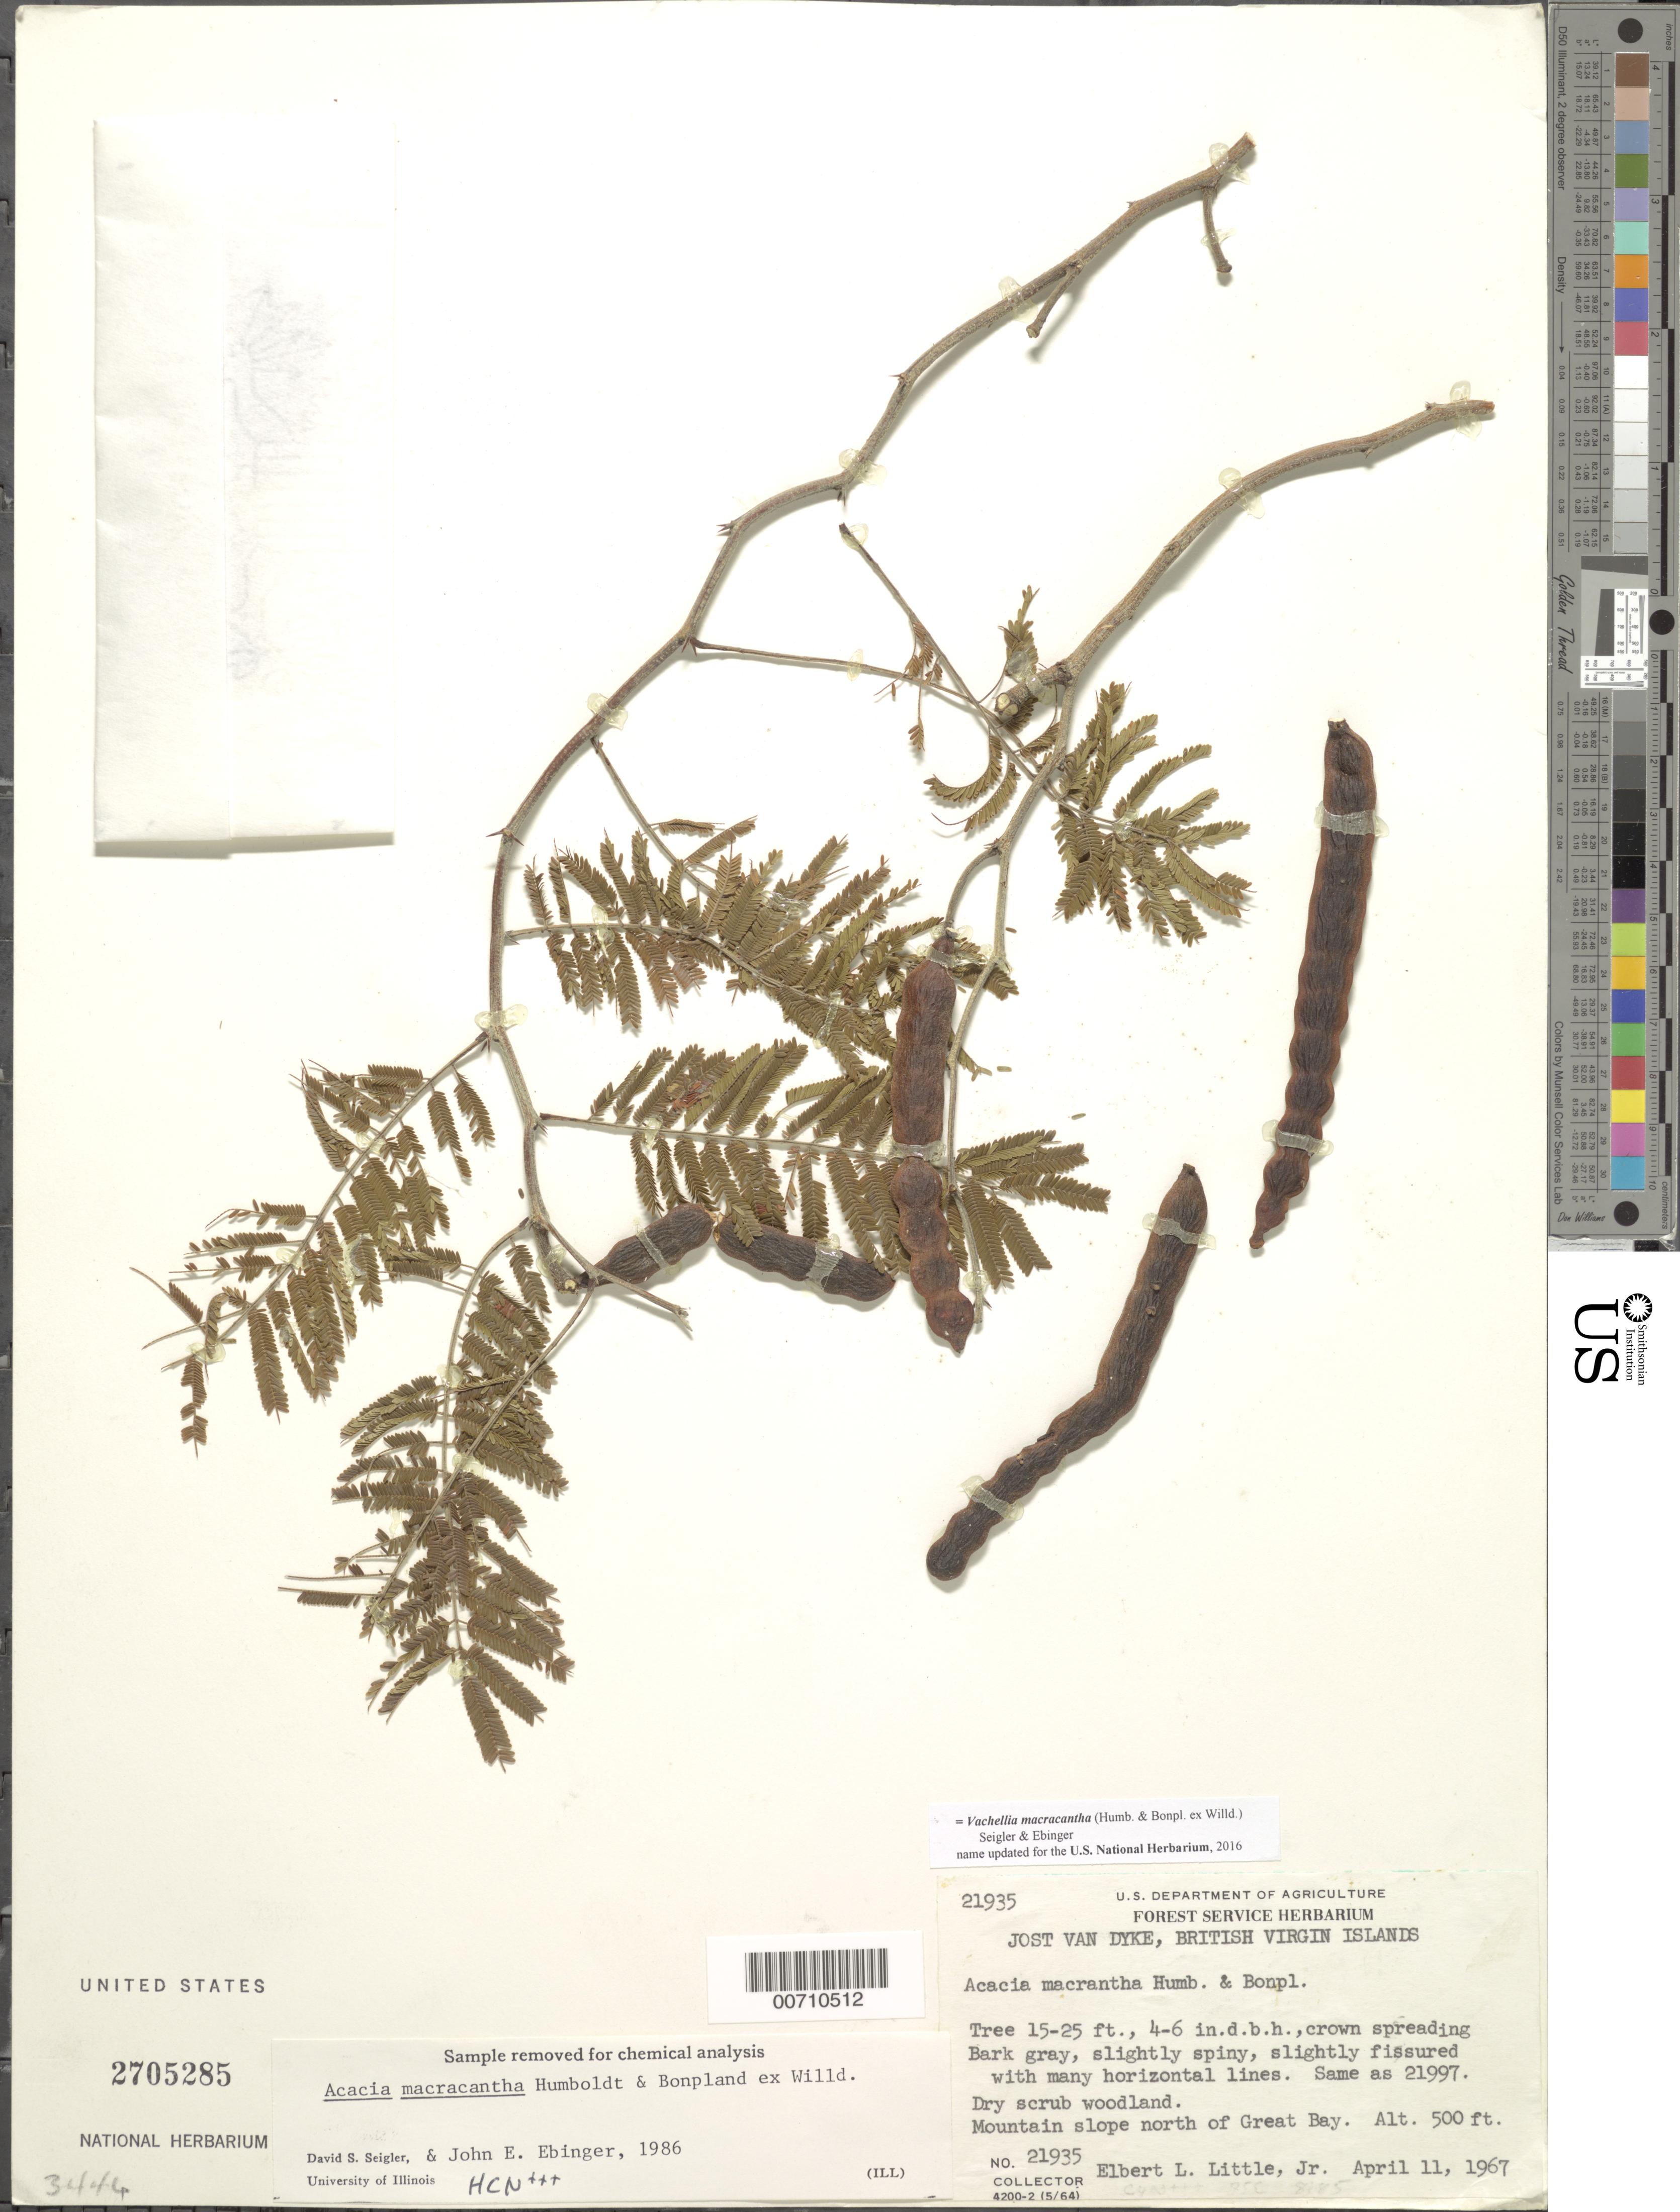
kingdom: Plantae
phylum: Tracheophyta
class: Magnoliopsida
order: Fabales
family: Fabaceae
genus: Vachellia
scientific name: Vachellia macracantha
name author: (Humb. & Bonpl. ex Willd.) Seigler & Ebinger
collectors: E. L. Little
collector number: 21935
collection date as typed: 11 Apr 1967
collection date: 1967-04-11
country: British Virgin Islands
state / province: Jost Van Dyke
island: Jost Van Dyke Island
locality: Great Bay, Mt. slope N of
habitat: Dry scrub woodland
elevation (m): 152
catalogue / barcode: US 2705285